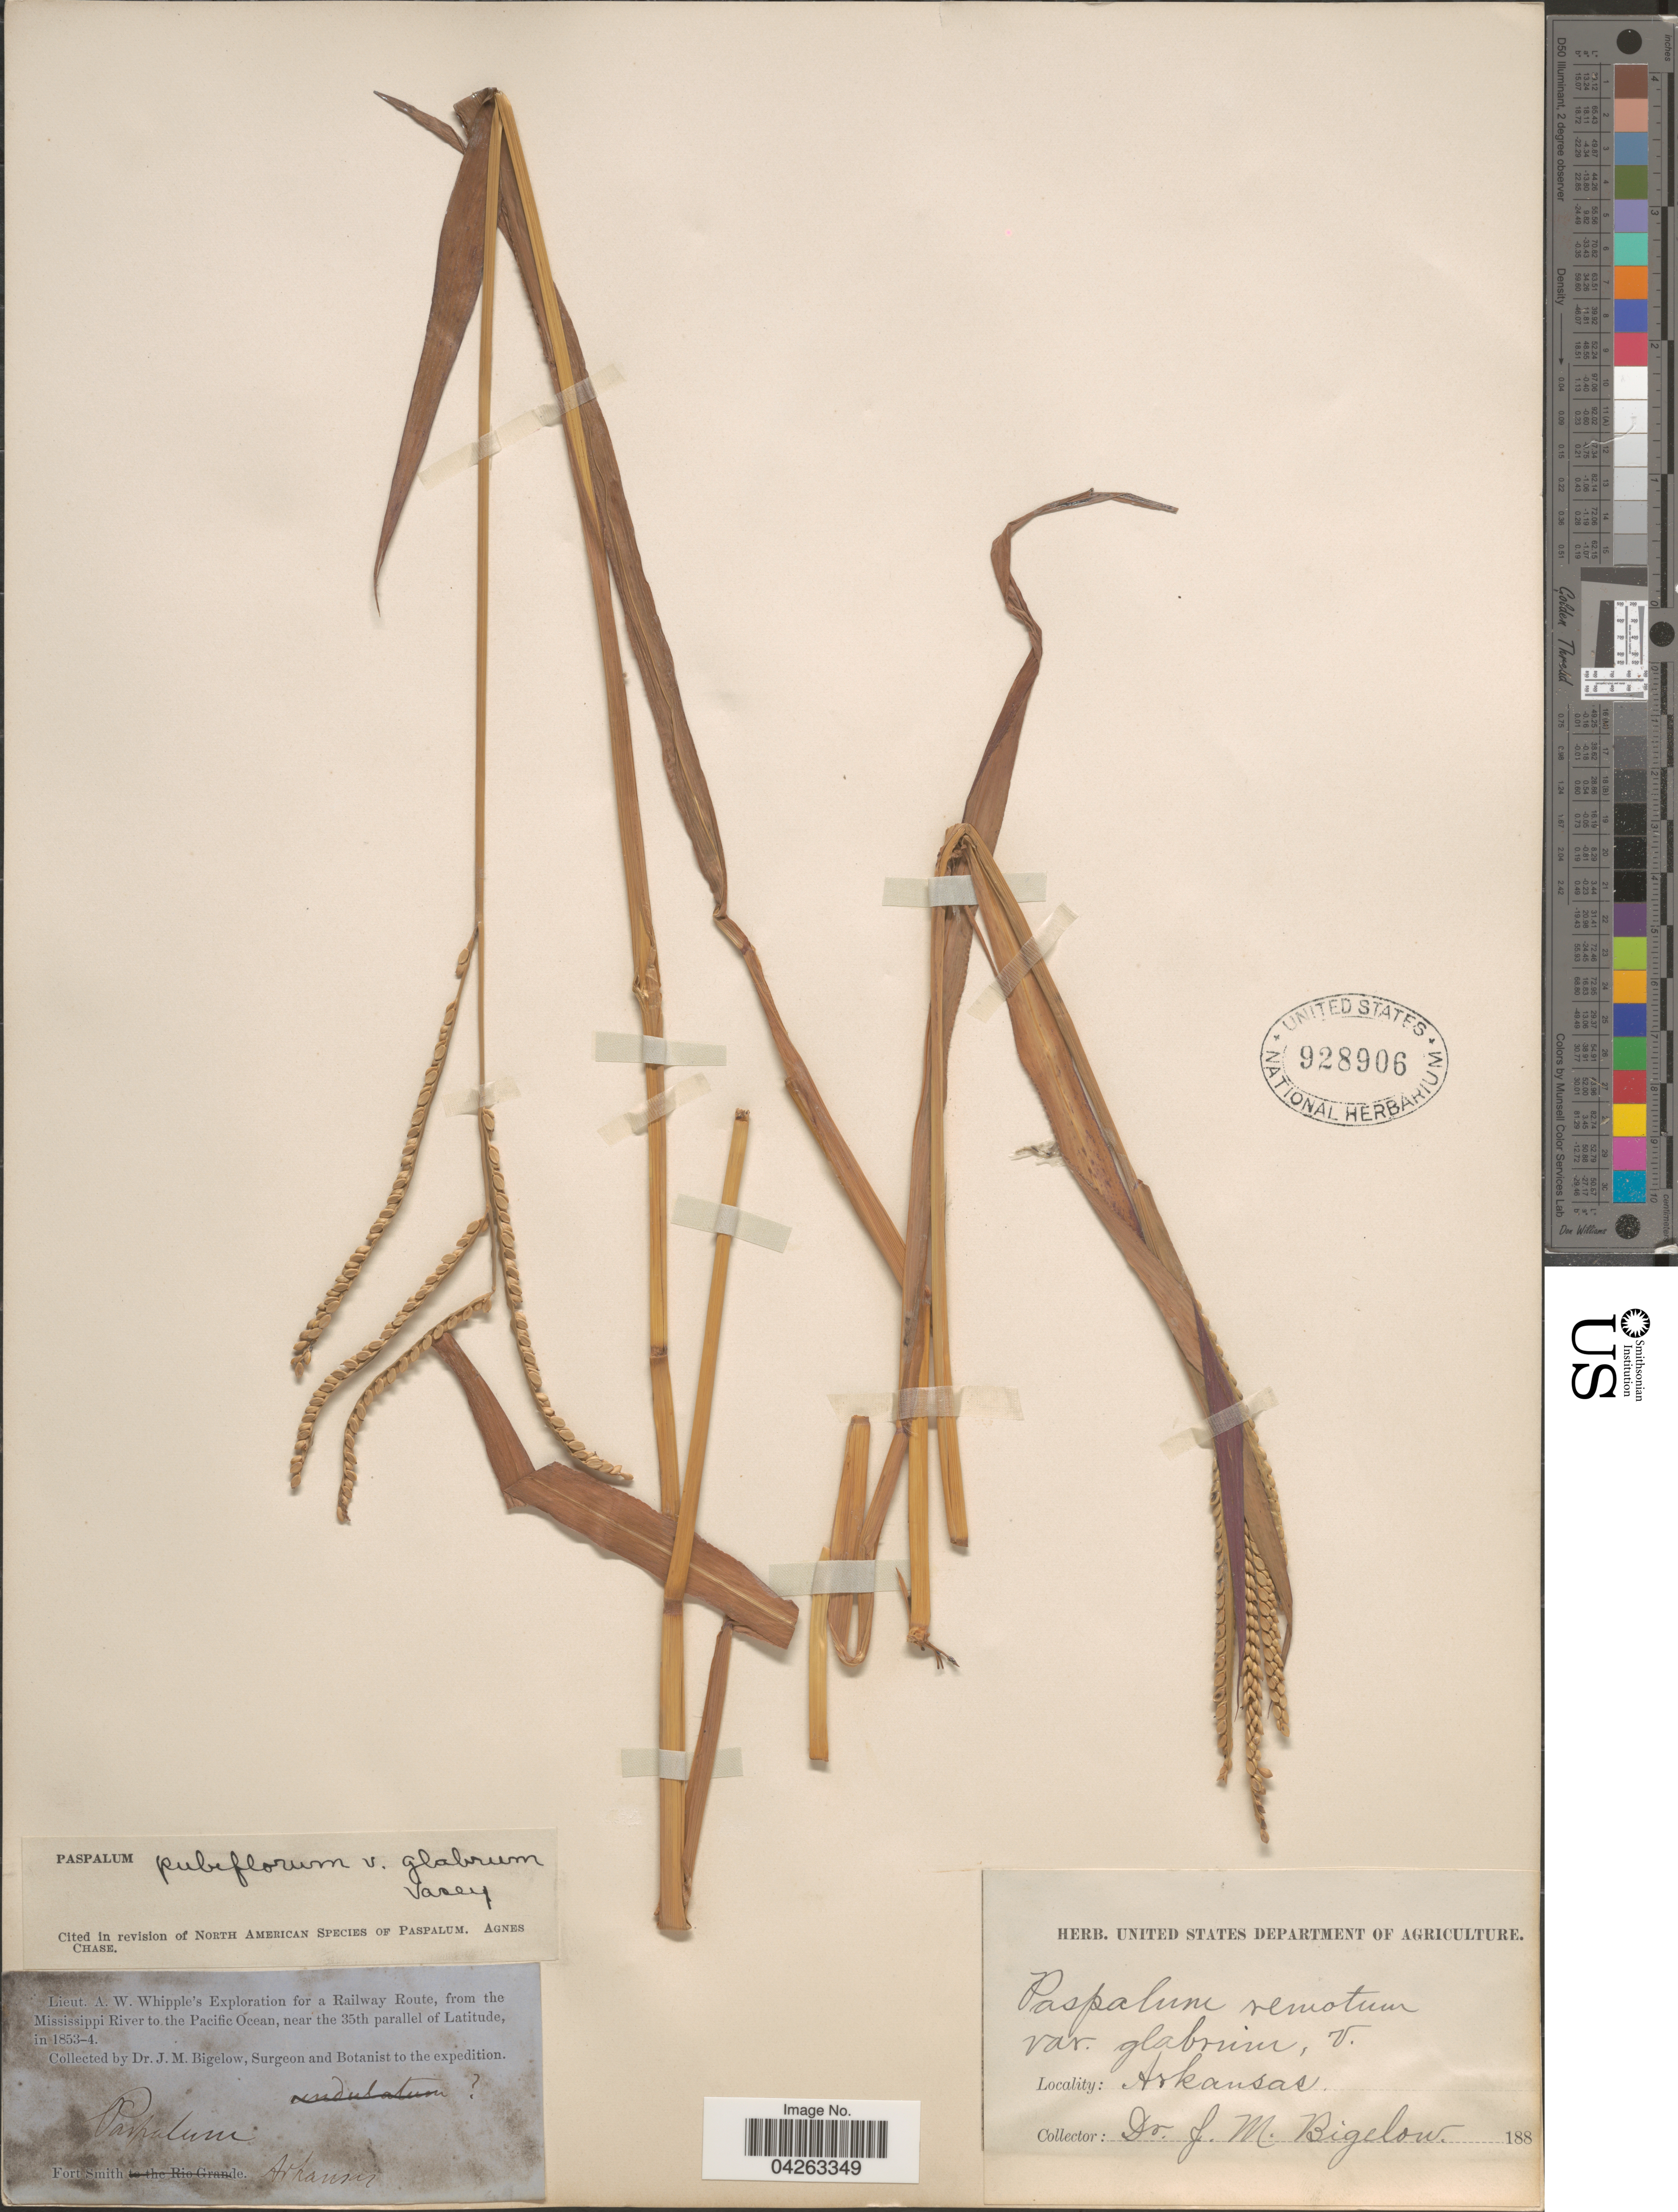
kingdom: Plantae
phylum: Tracheophyta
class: Liliopsida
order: Poales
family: Poaceae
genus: Paspalum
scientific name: Paspalum pubiflorum var. glabrum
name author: Vasey ex Scribn.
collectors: J. M. Bigelow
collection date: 1853/1854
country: United States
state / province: Arkansas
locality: Lieut, A. W. Whipple's Exploration for a Railway Route, from the Mississippi River to the Pacific Ocean, near the 35th parallel of Latitude. Fort Smith.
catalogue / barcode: US 928906